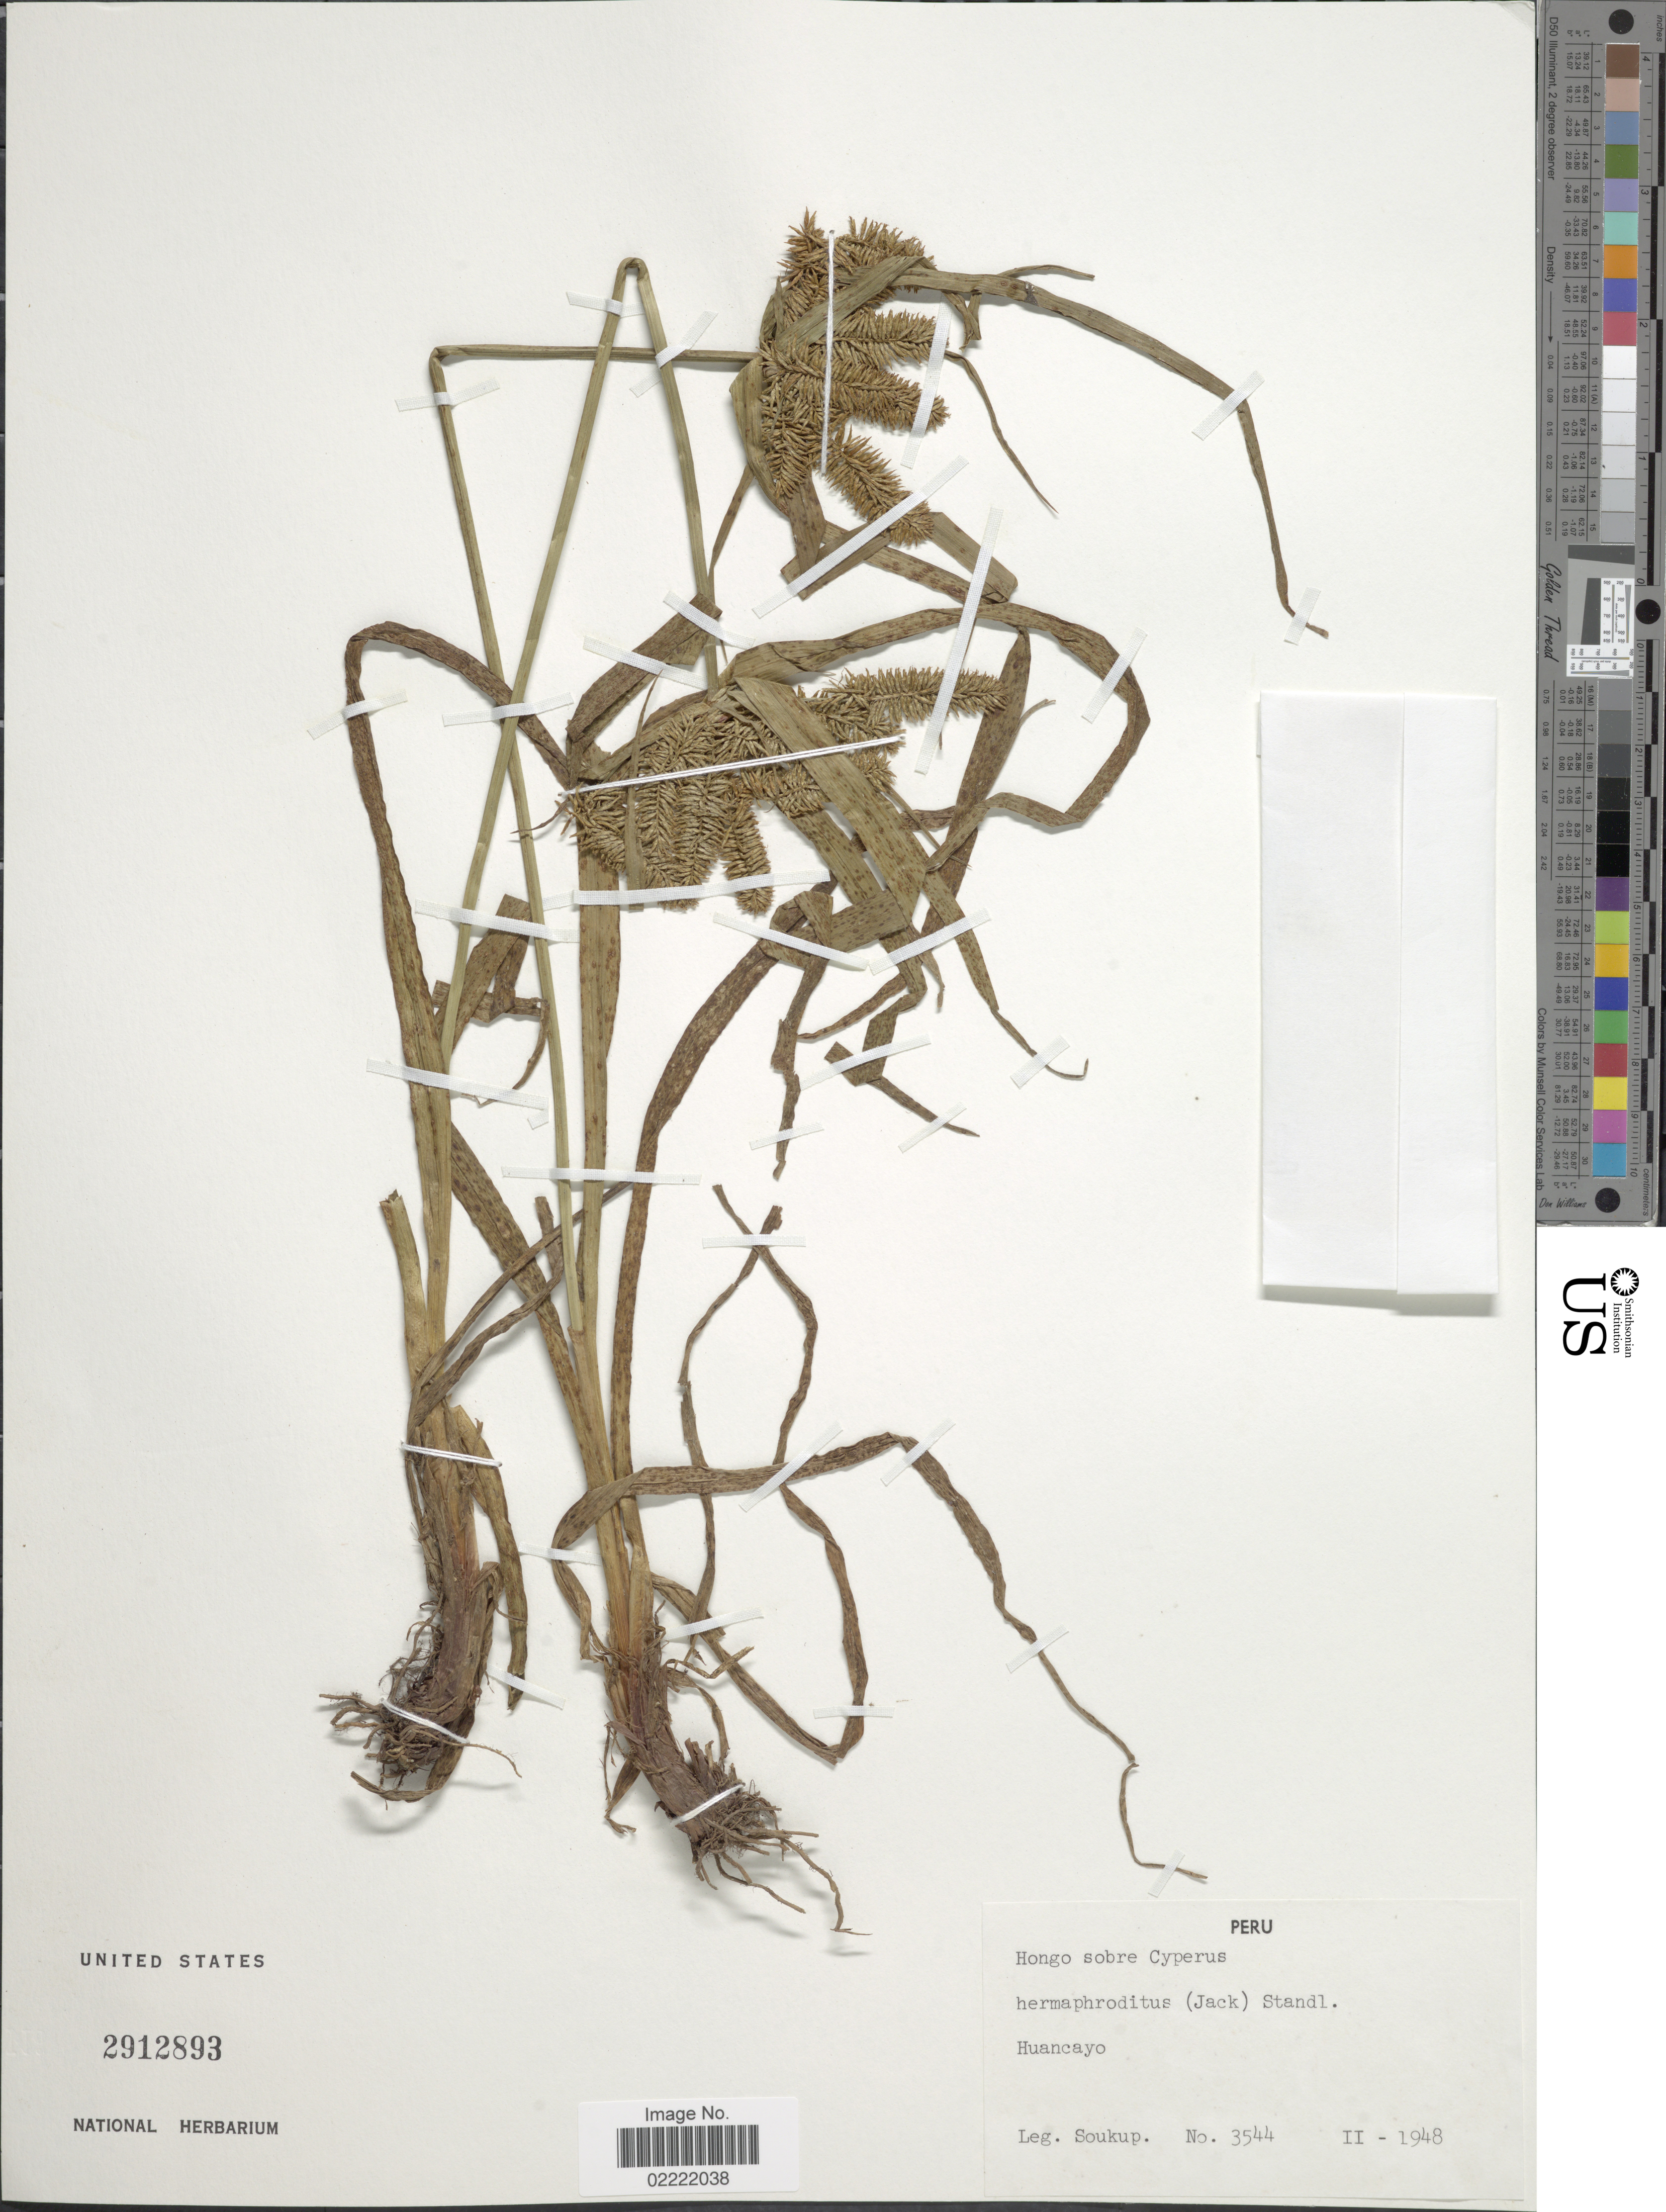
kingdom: Plantae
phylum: Tracheophyta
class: Liliopsida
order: Poales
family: Cyperaceae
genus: Cyperus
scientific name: Cyperus hermaphroditus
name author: (Jacq.) Standl.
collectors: J. Soukop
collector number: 3544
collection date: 1948-02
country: Peru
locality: Huancayo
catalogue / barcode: US 2912893